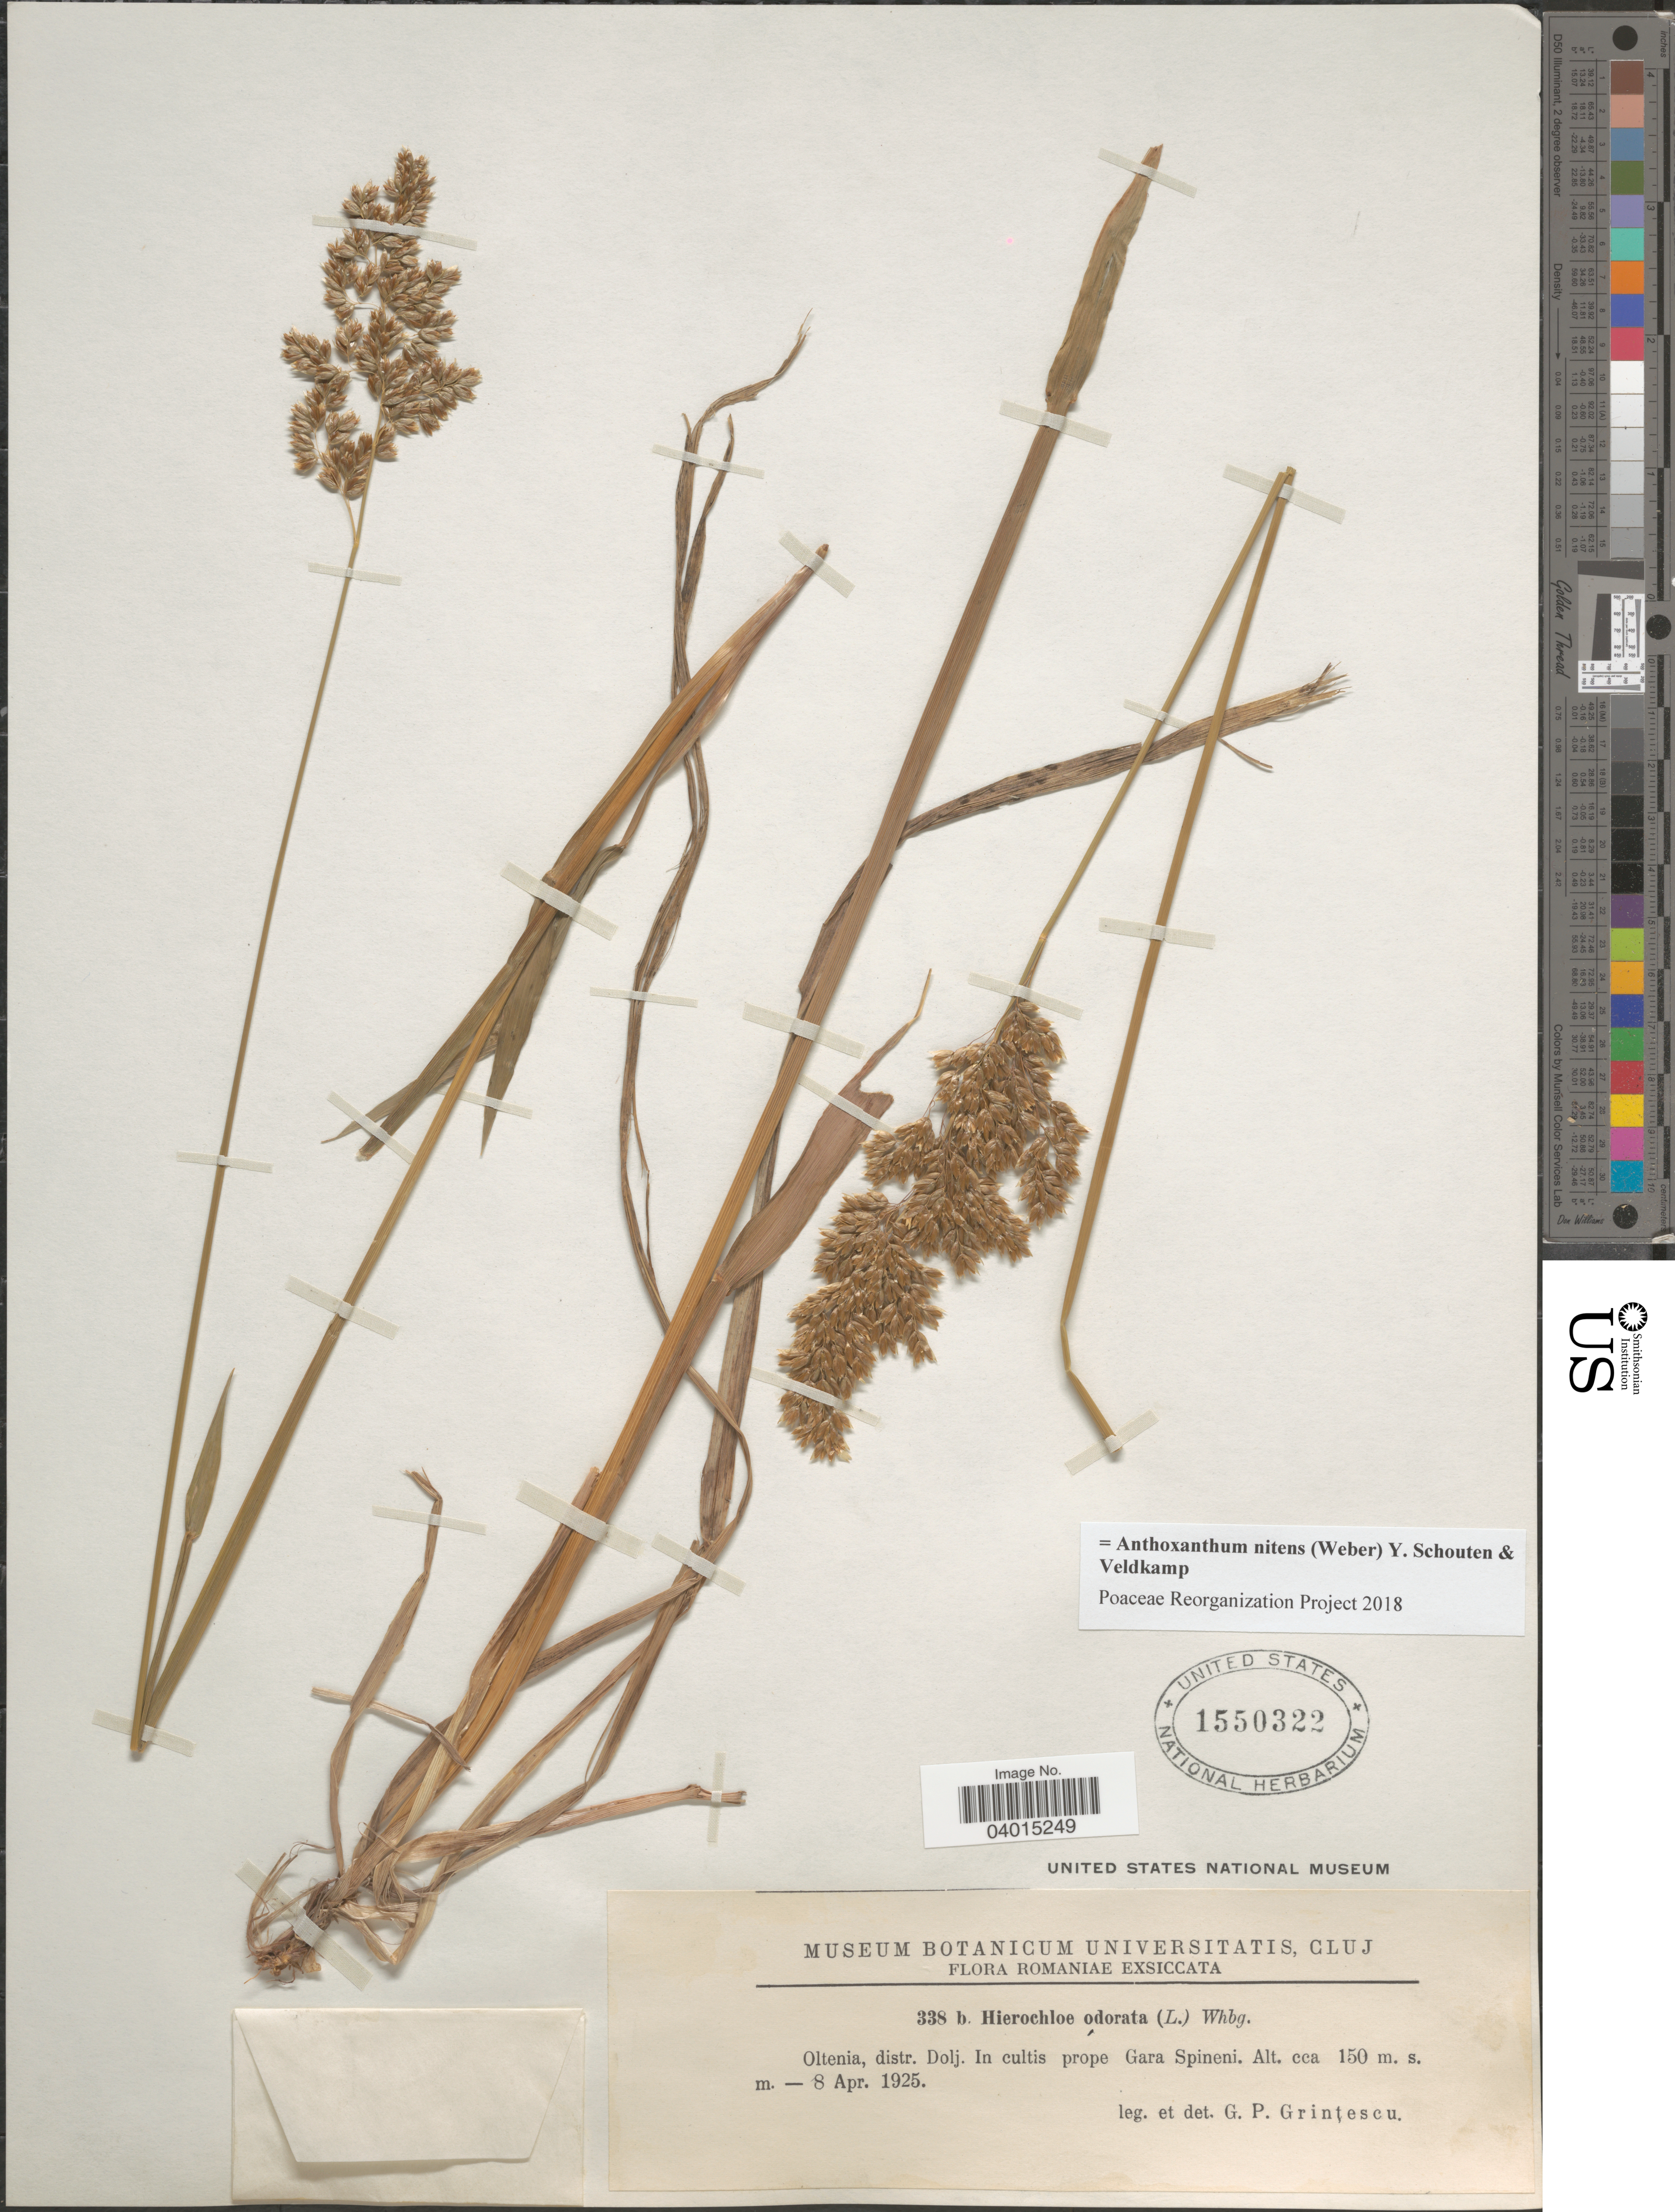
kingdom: Plantae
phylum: Tracheophyta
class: Liliopsida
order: Poales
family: Poaceae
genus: Anthoxanthum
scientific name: Anthoxanthum nitens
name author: (G.H. Weber) R.T.A. Schouten & Veldkamp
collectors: G. Grintescu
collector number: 338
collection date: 1925-04-08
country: Romania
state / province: Dolj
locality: Romaniae. Oltenia, distr. Dolj. In cultis prope Gara Spineni.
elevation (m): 150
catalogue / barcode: US 1550322